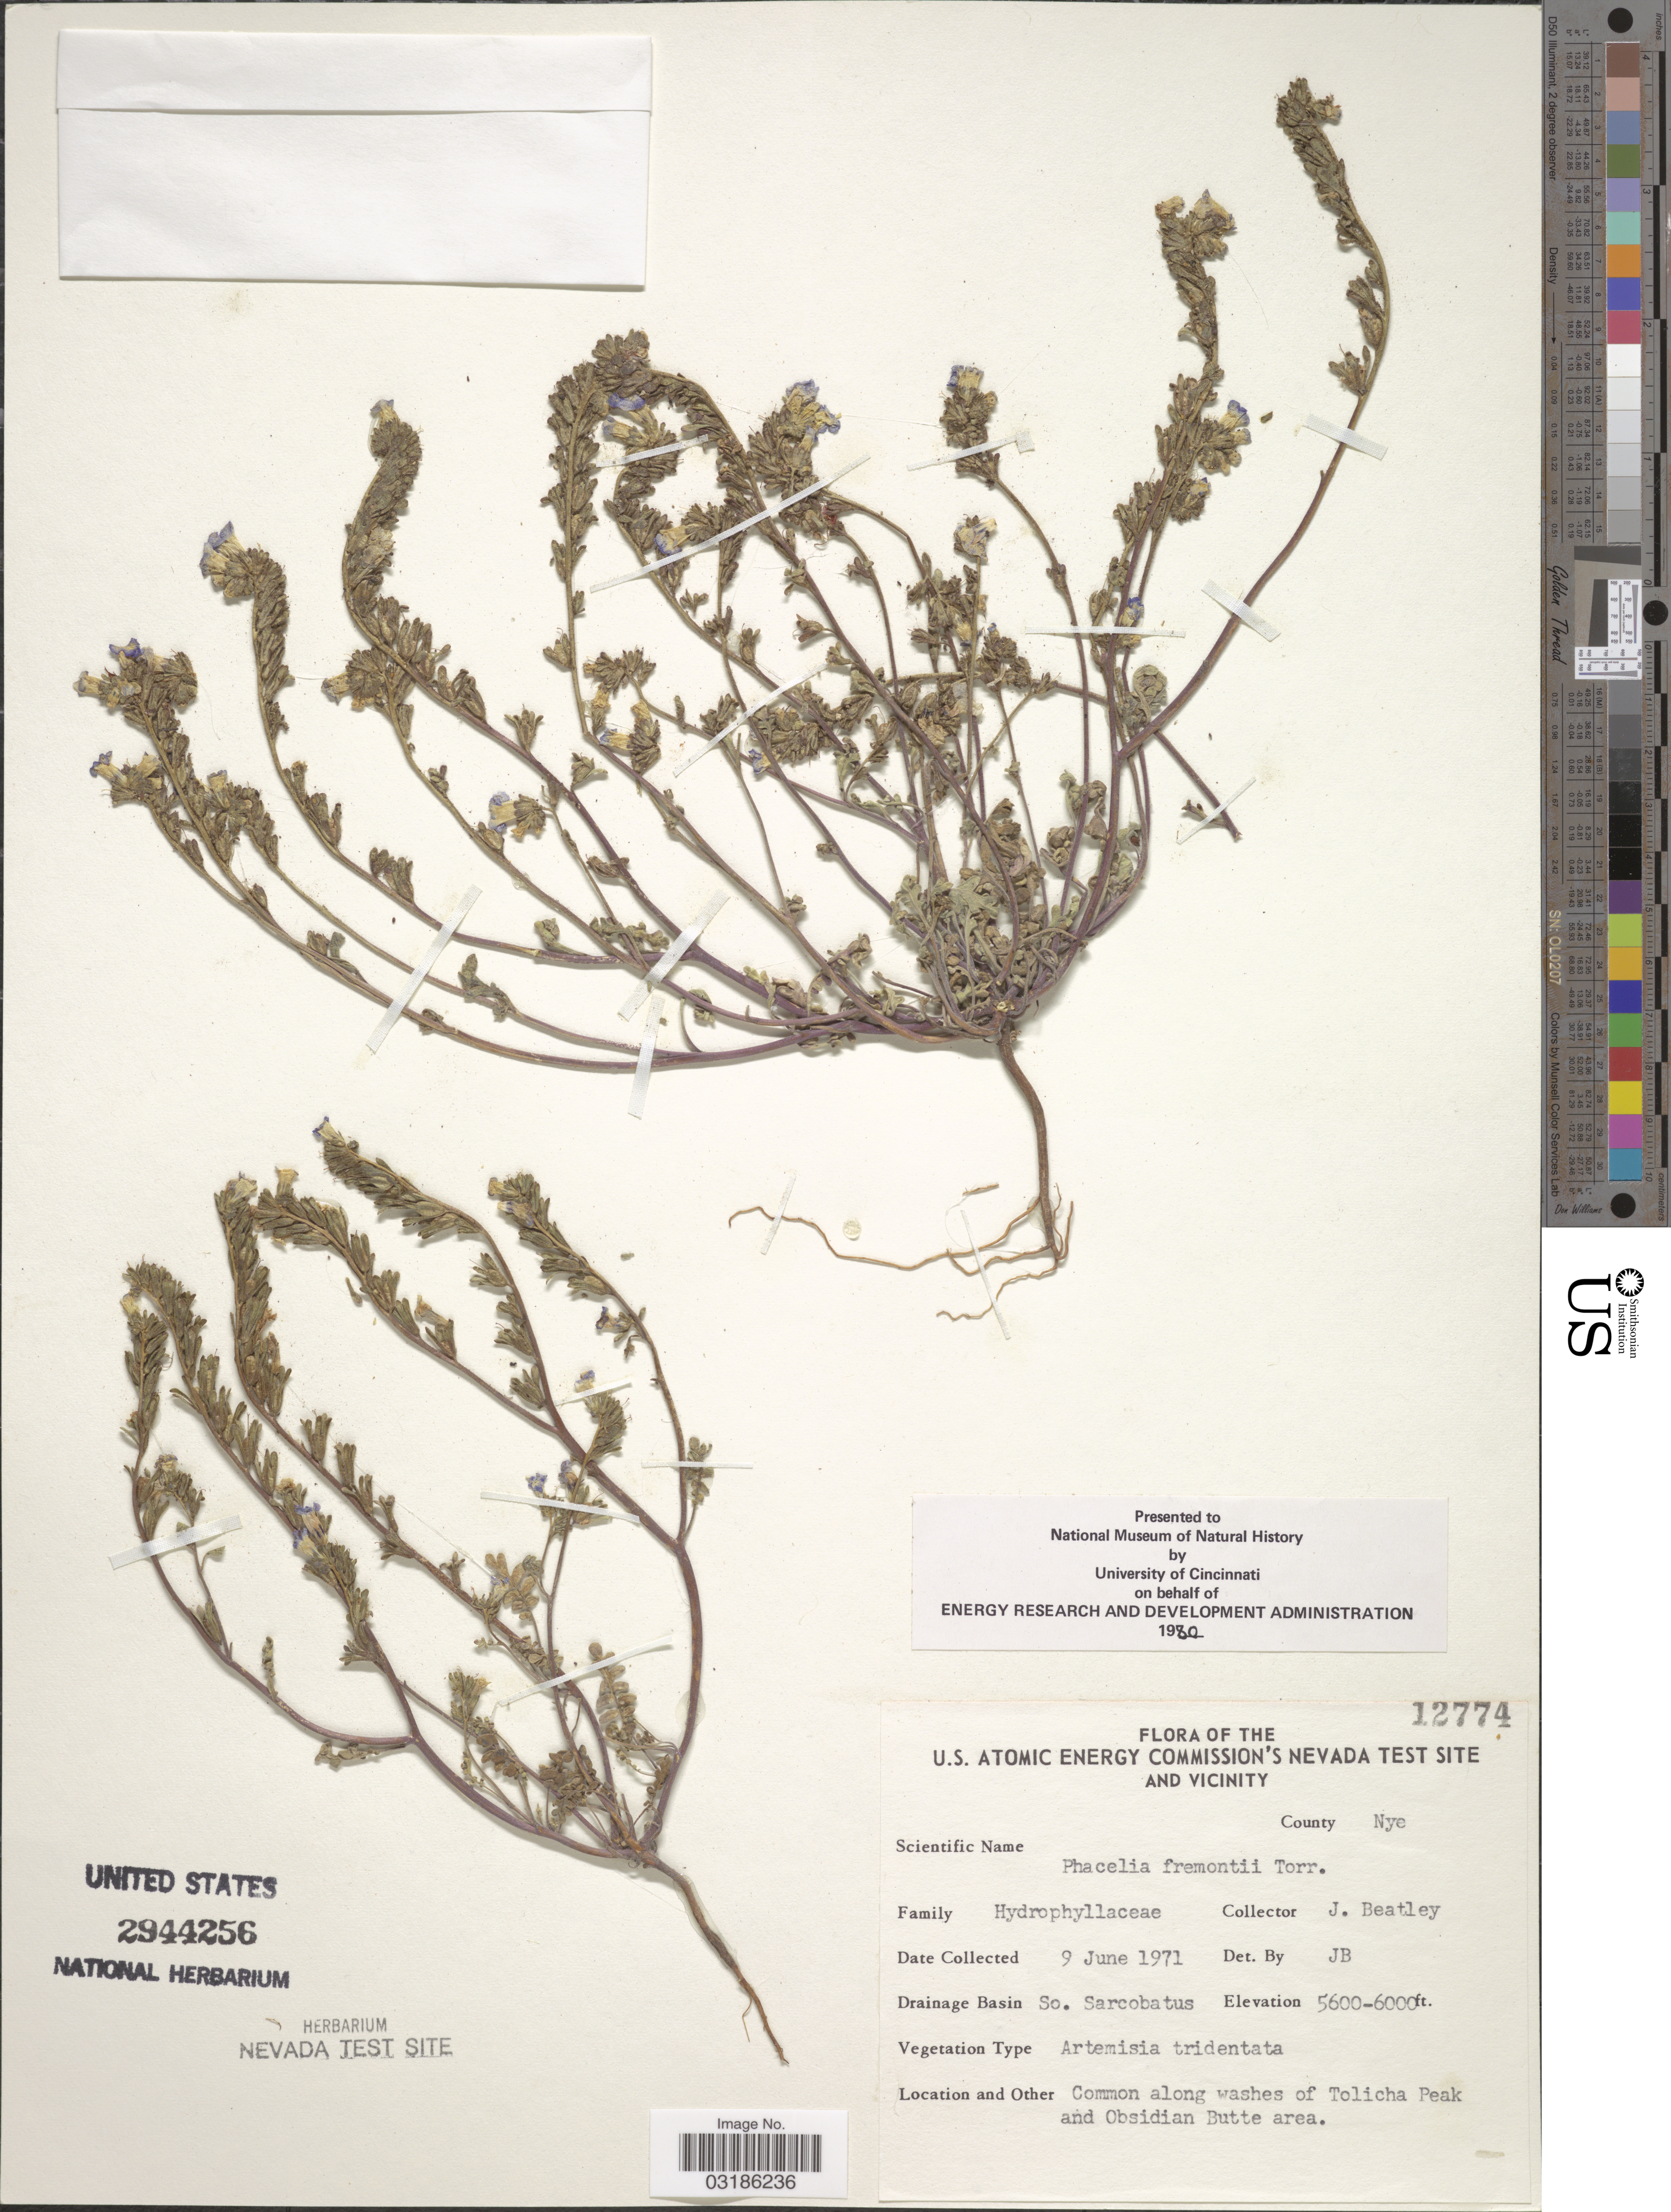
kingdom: Plantae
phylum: Tracheophyta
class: Magnoliopsida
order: Boraginales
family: Hydrophyllaceae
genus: Phacelia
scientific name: Phacelia fremontii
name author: Torr.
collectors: J. C. Beatley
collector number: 12774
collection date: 1971-06-09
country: United States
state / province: Nevada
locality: U.S. Atomic Energy Commission's Nevada Test Site and vicinity. County Nye. Drainage Basin So. Sarcobatus. Along washes of Tolicha Peak and Obsidian Butte area.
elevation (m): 1707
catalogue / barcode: US 2944256